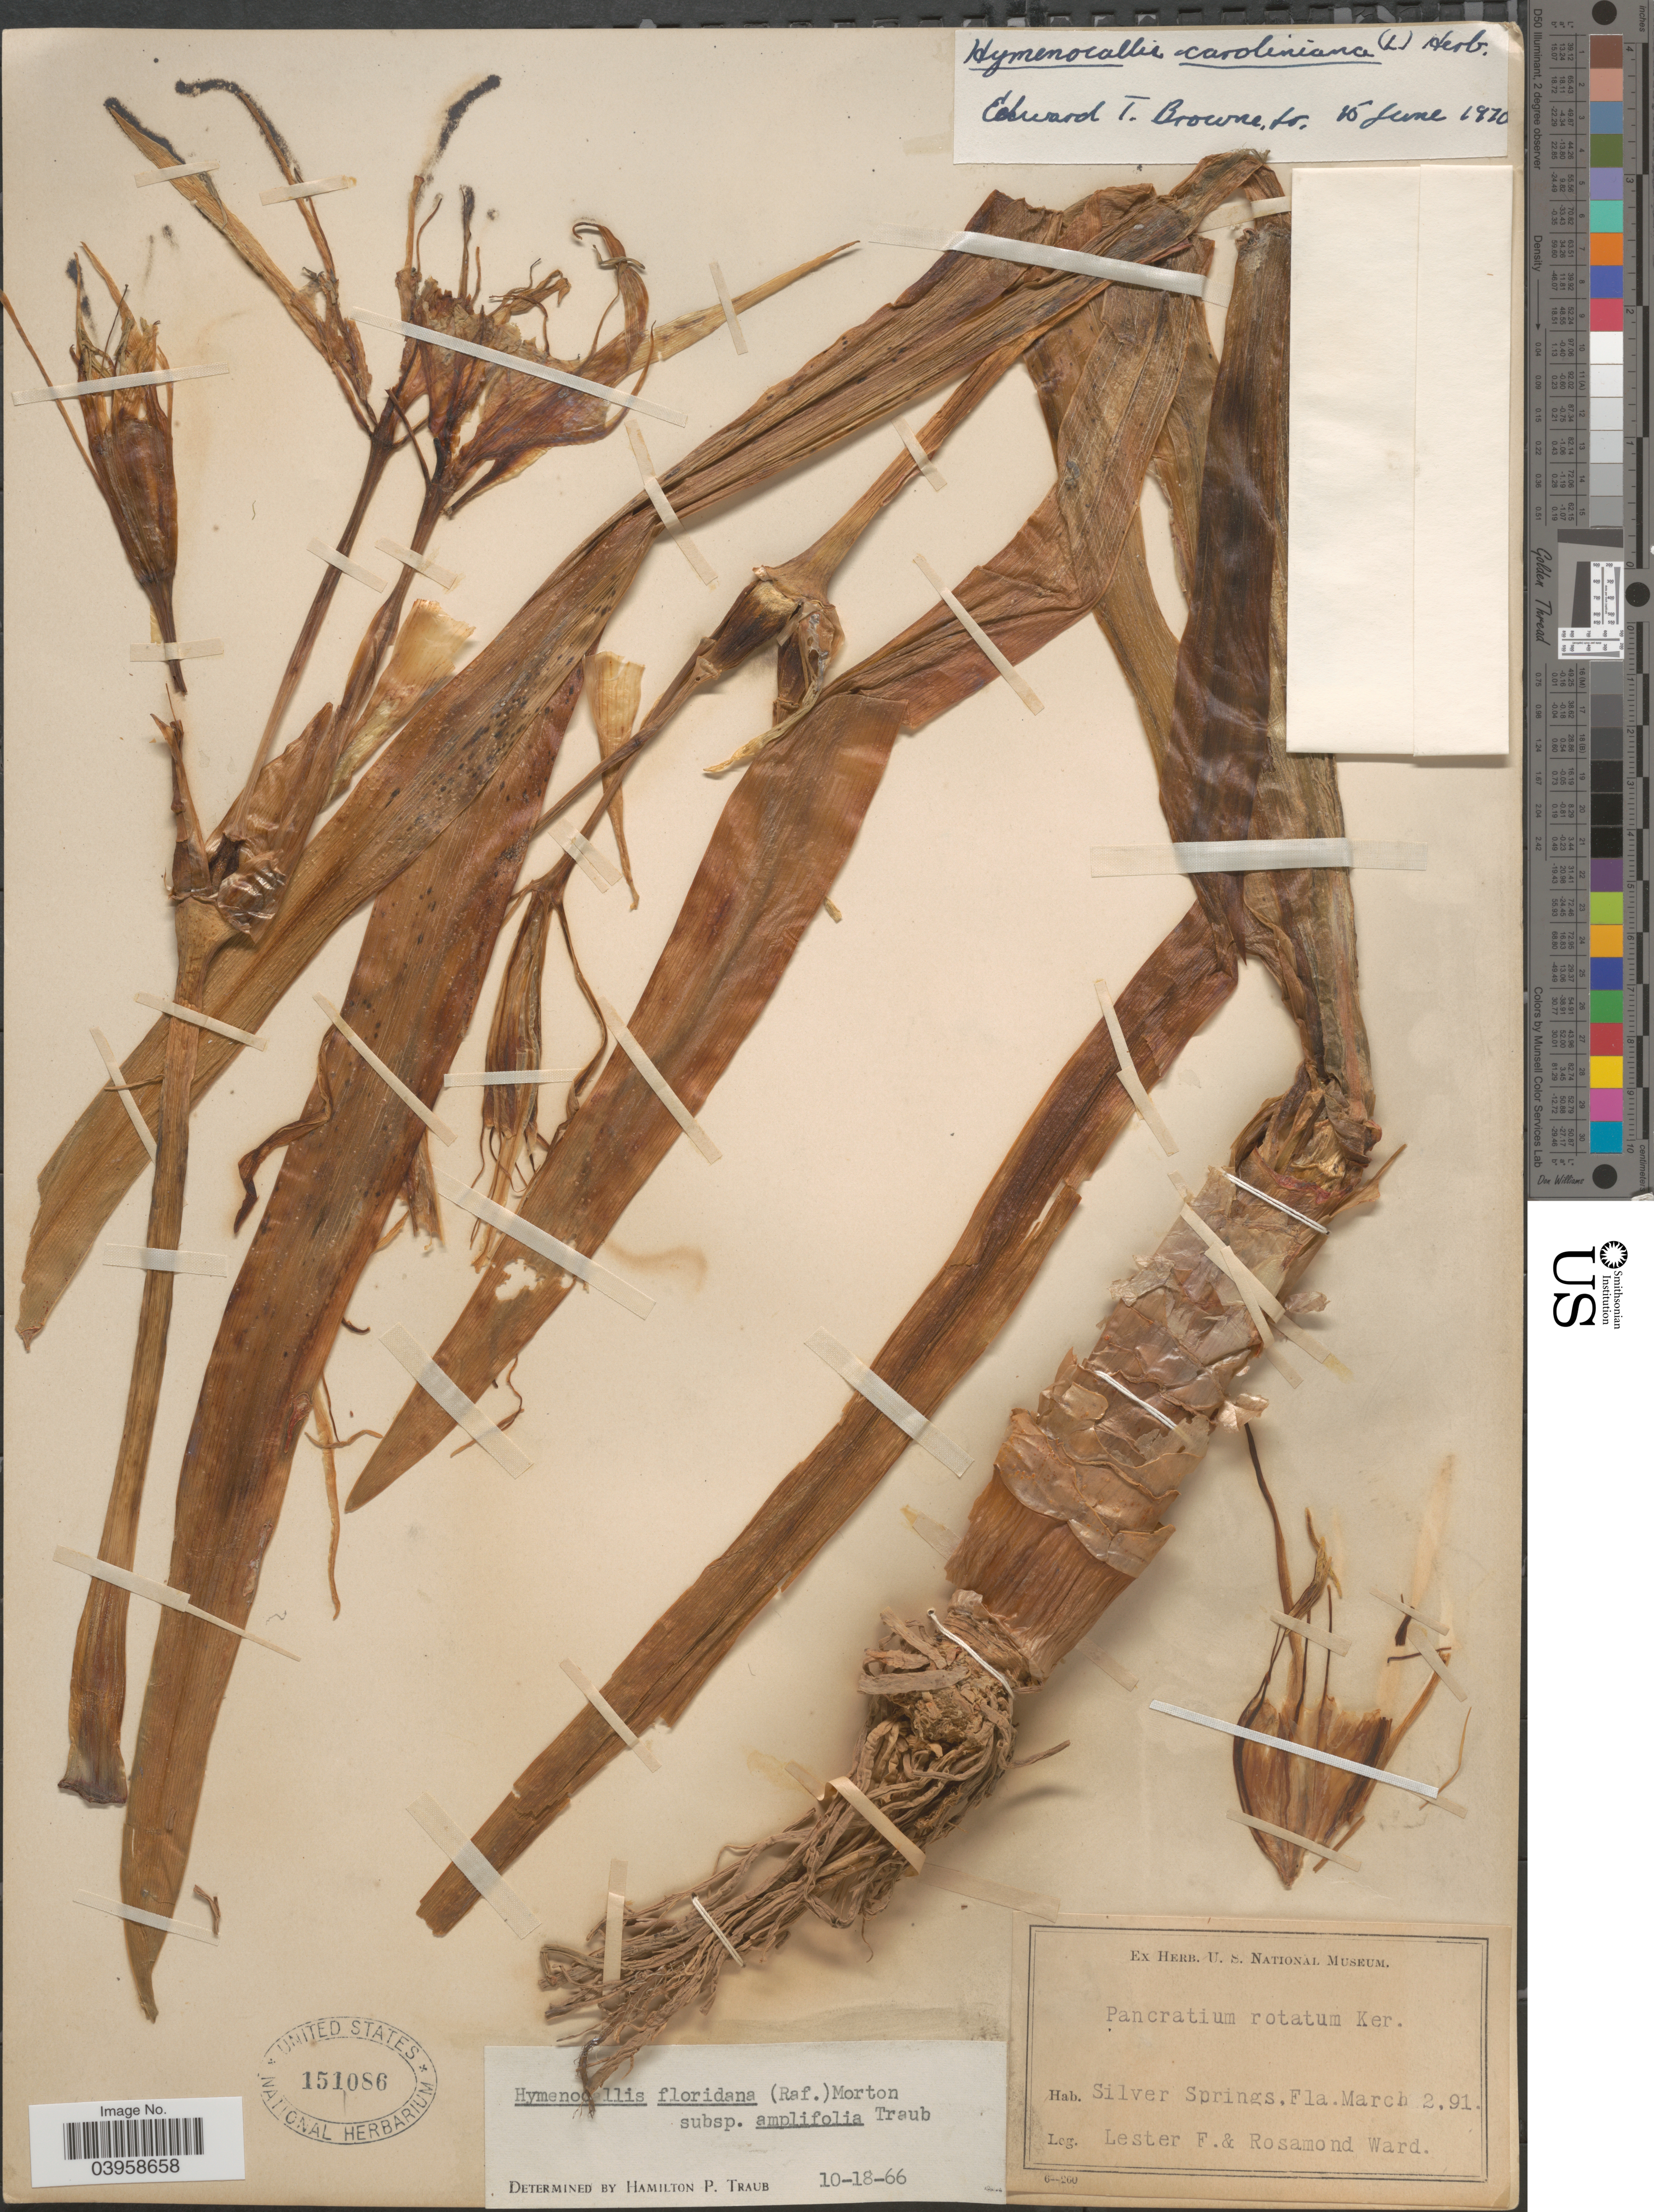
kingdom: Plantae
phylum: Tracheophyta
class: Liliopsida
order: Asparagales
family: Amaryllidaceae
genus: Hymenocallis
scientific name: Hymenocallis caroliniana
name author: (L.) Herb.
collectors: L. F. Ward & R. Ward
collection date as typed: Transcribed d/m/y: 2/3/91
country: United States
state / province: Florida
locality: Silver Springs.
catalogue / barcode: US 151086